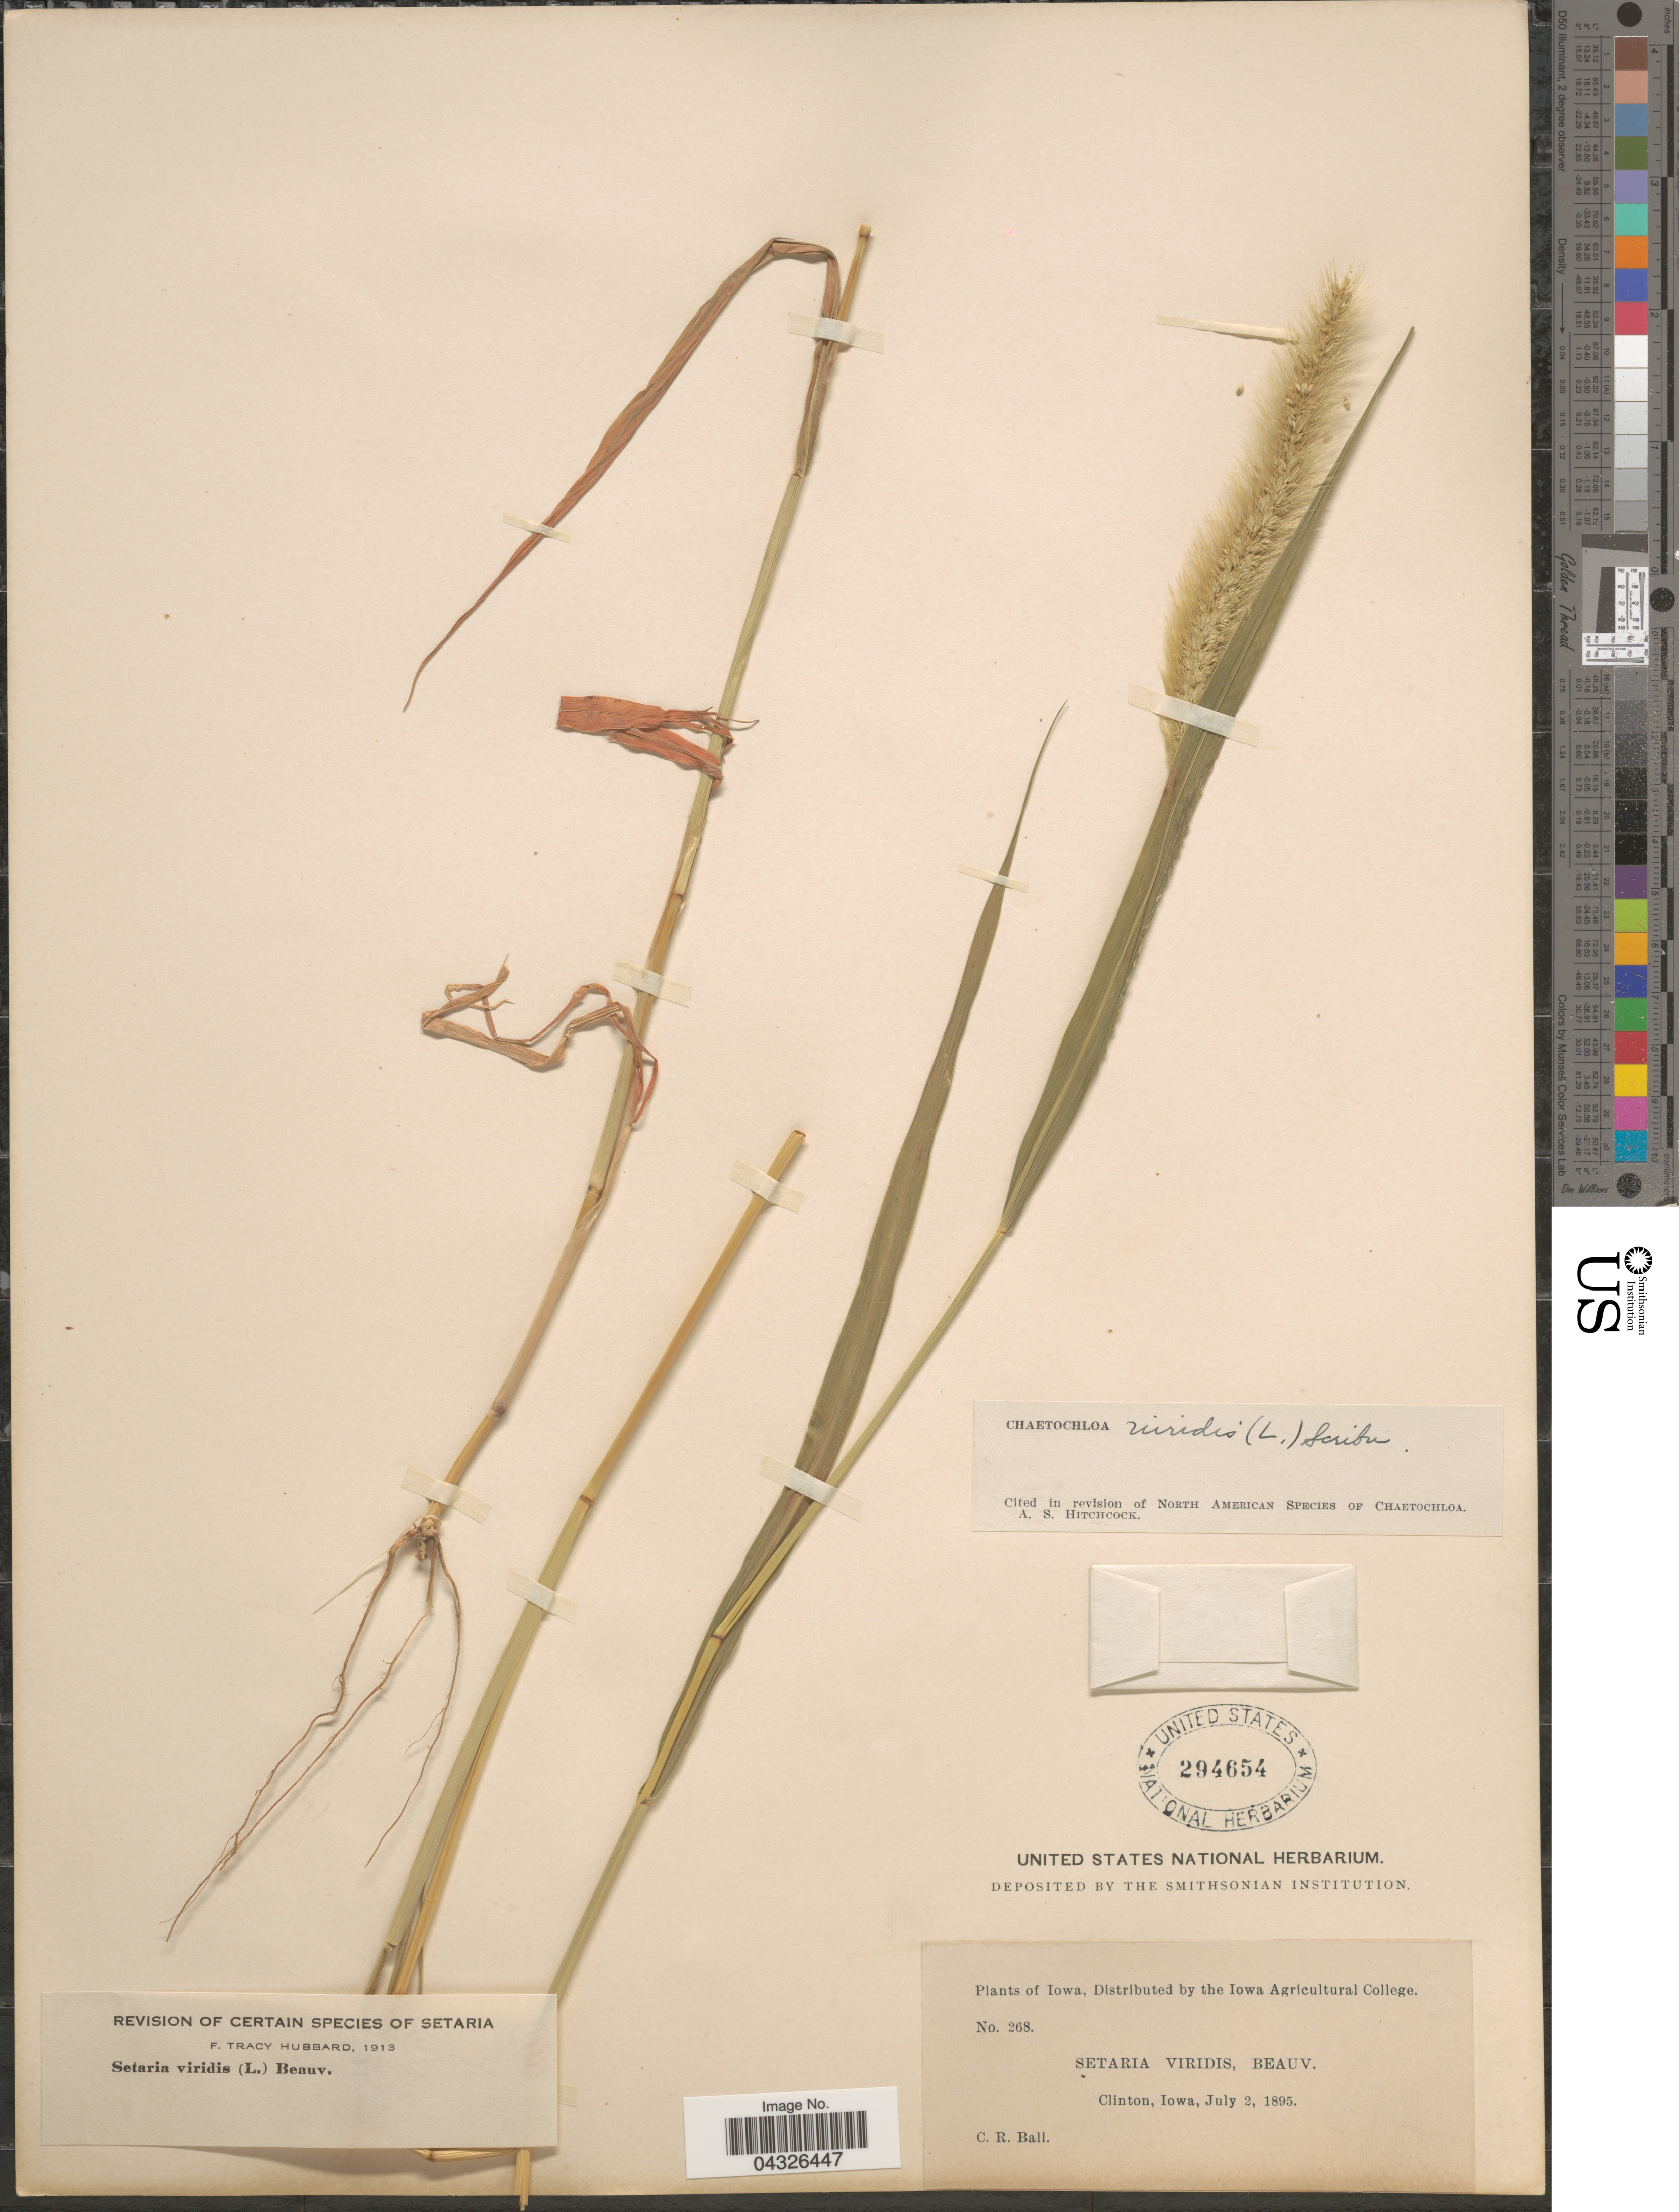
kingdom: Plantae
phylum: Tracheophyta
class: Liliopsida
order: Poales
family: Poaceae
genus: Setaria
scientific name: Setaria viridis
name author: (L.) P. Beauv.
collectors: C. R. Ball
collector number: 268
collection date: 1895-07-02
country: United States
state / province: Iowa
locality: Clinton.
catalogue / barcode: US 294654